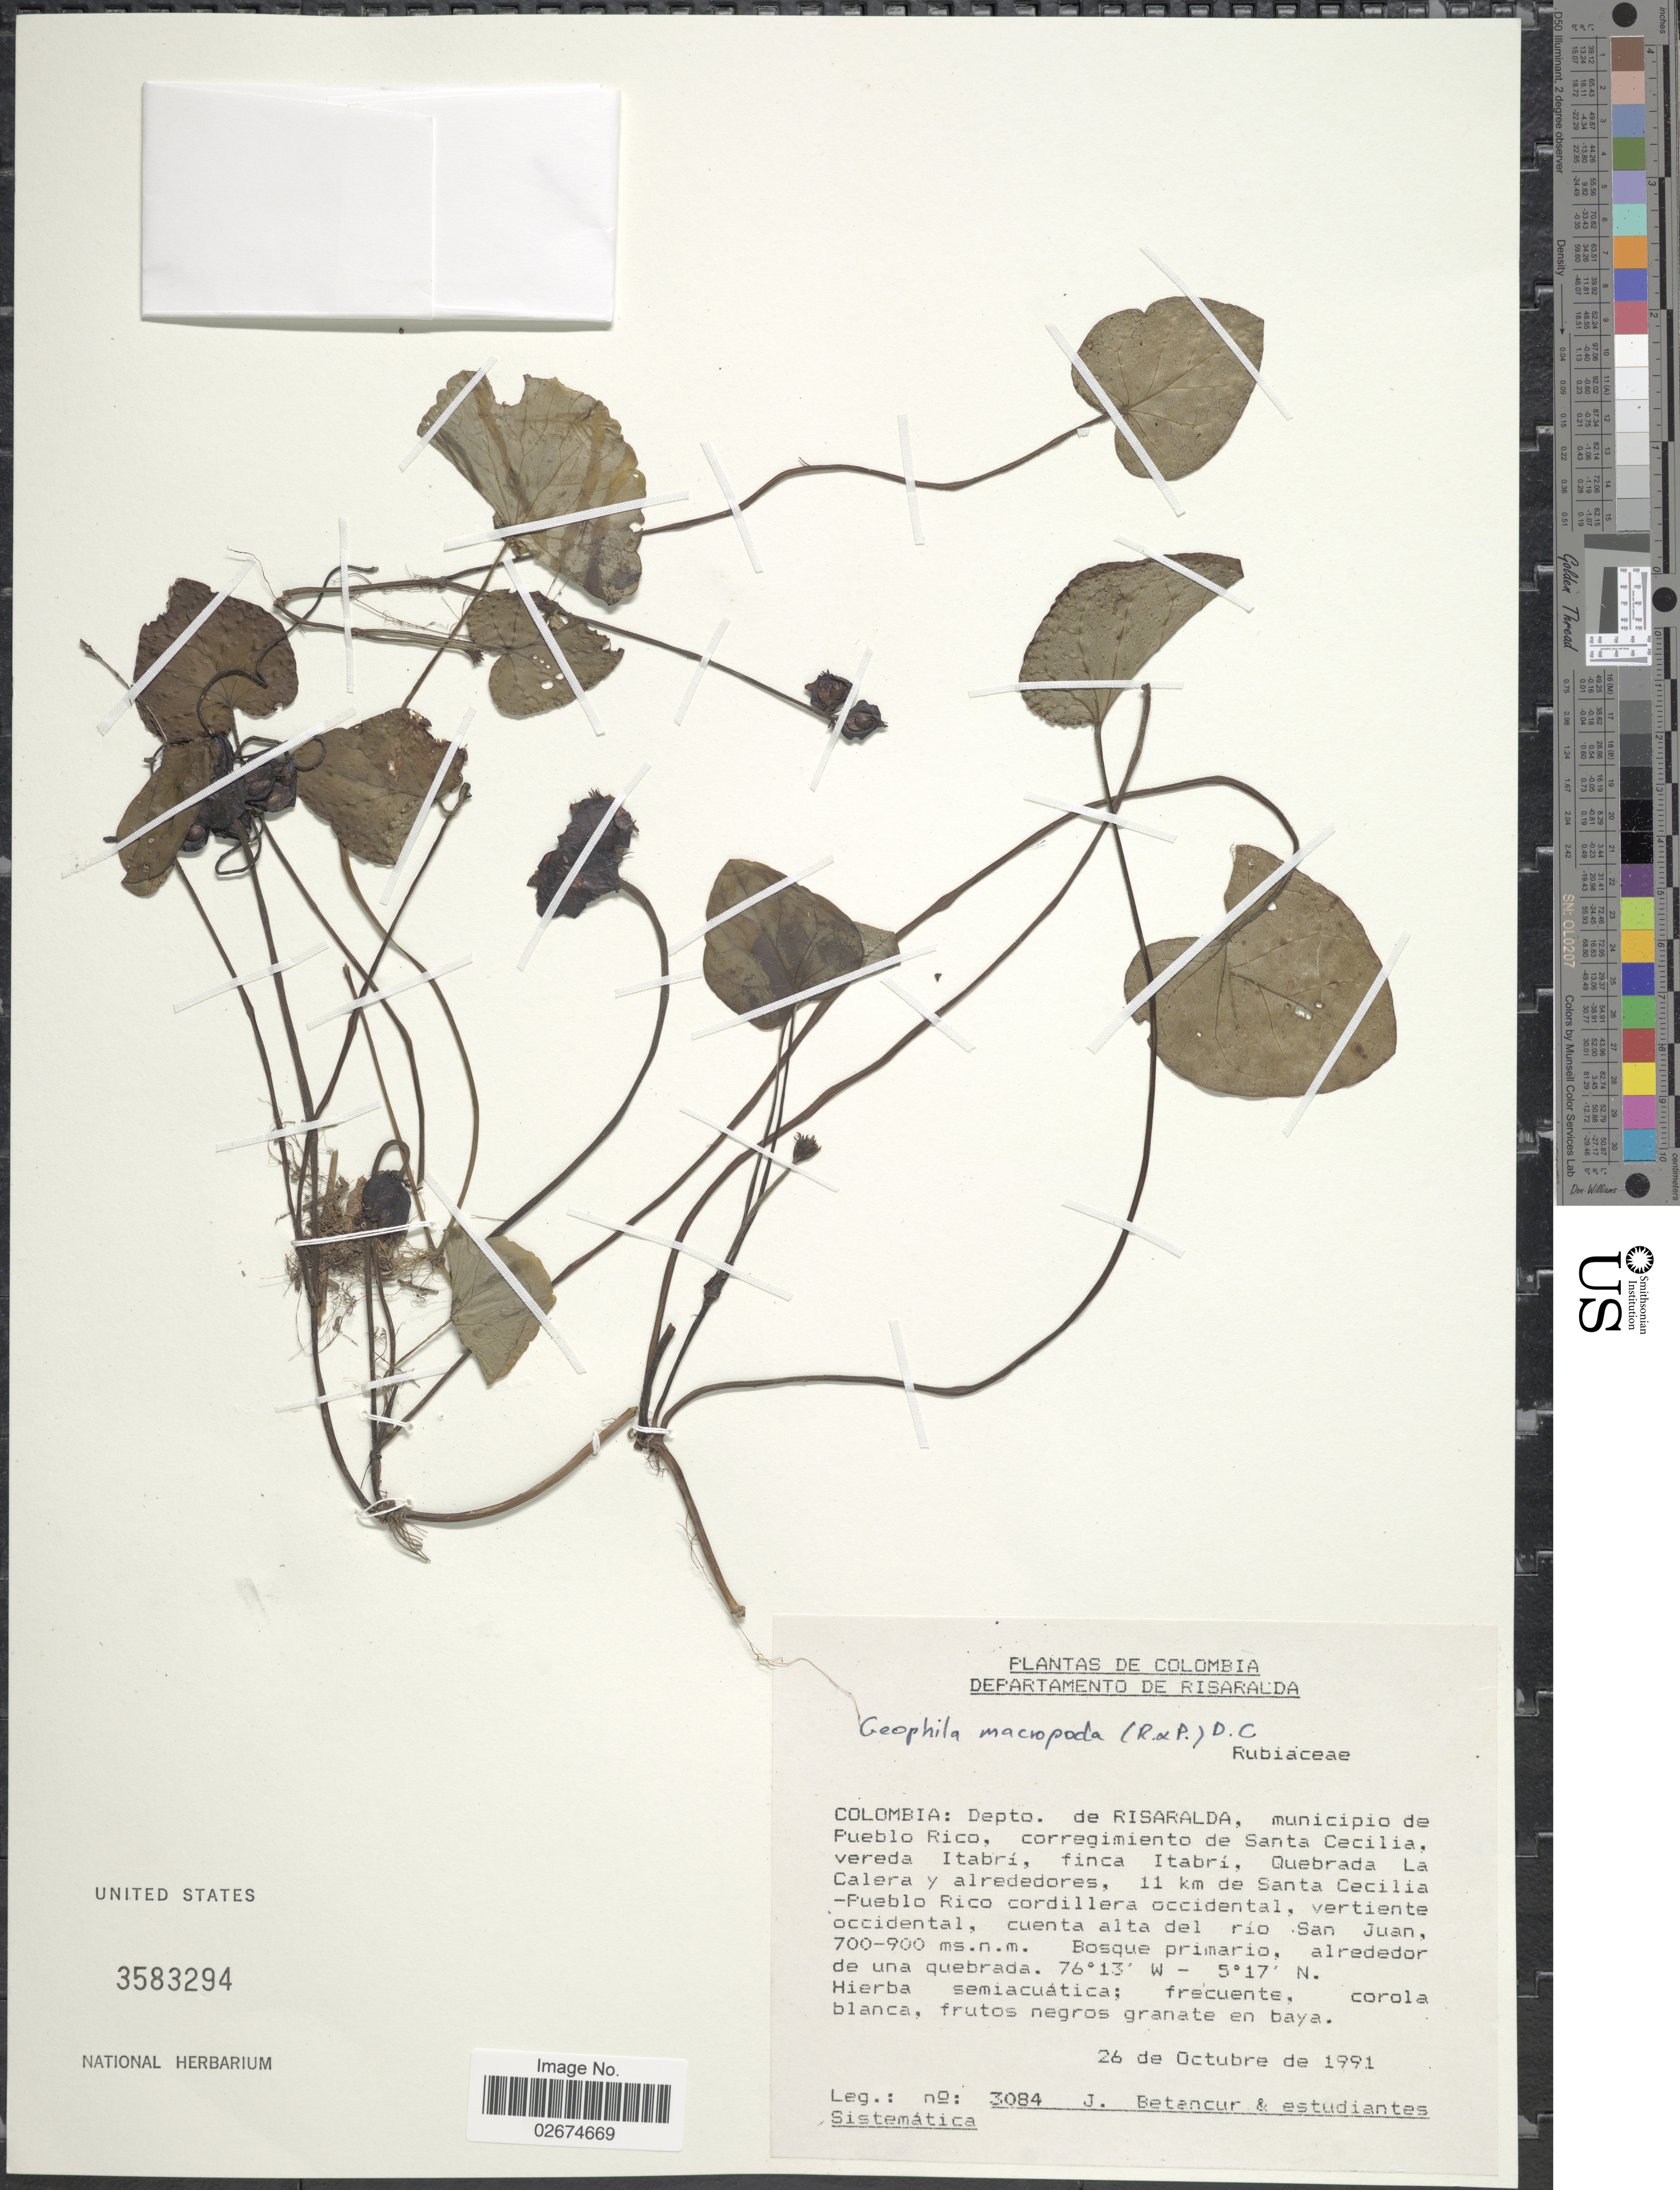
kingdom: Plantae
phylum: Tracheophyta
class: Magnoliopsida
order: Gentianales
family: Rubiaceae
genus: Geophila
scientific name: Geophila macropoda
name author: (Ruiz & Pav.) DC.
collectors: J. Betancur & Estudiantes Sistematica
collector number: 3084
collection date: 1991-10-26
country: Colombia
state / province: Risaralda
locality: Colombia: Depto. de Risaralda, municipio de Pueblo Rico, corregimiento de Santa Cecilia, vereda Itabri, finca Itabri, Quebrada La Calera y alrdeddores, 11 km de Santa Cecilia Pueblo Rico cordillera occidental, vertiente occidental, cuenta alta del rio San Juan, alrededor de una quebrada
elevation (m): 700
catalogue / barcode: US 3583294